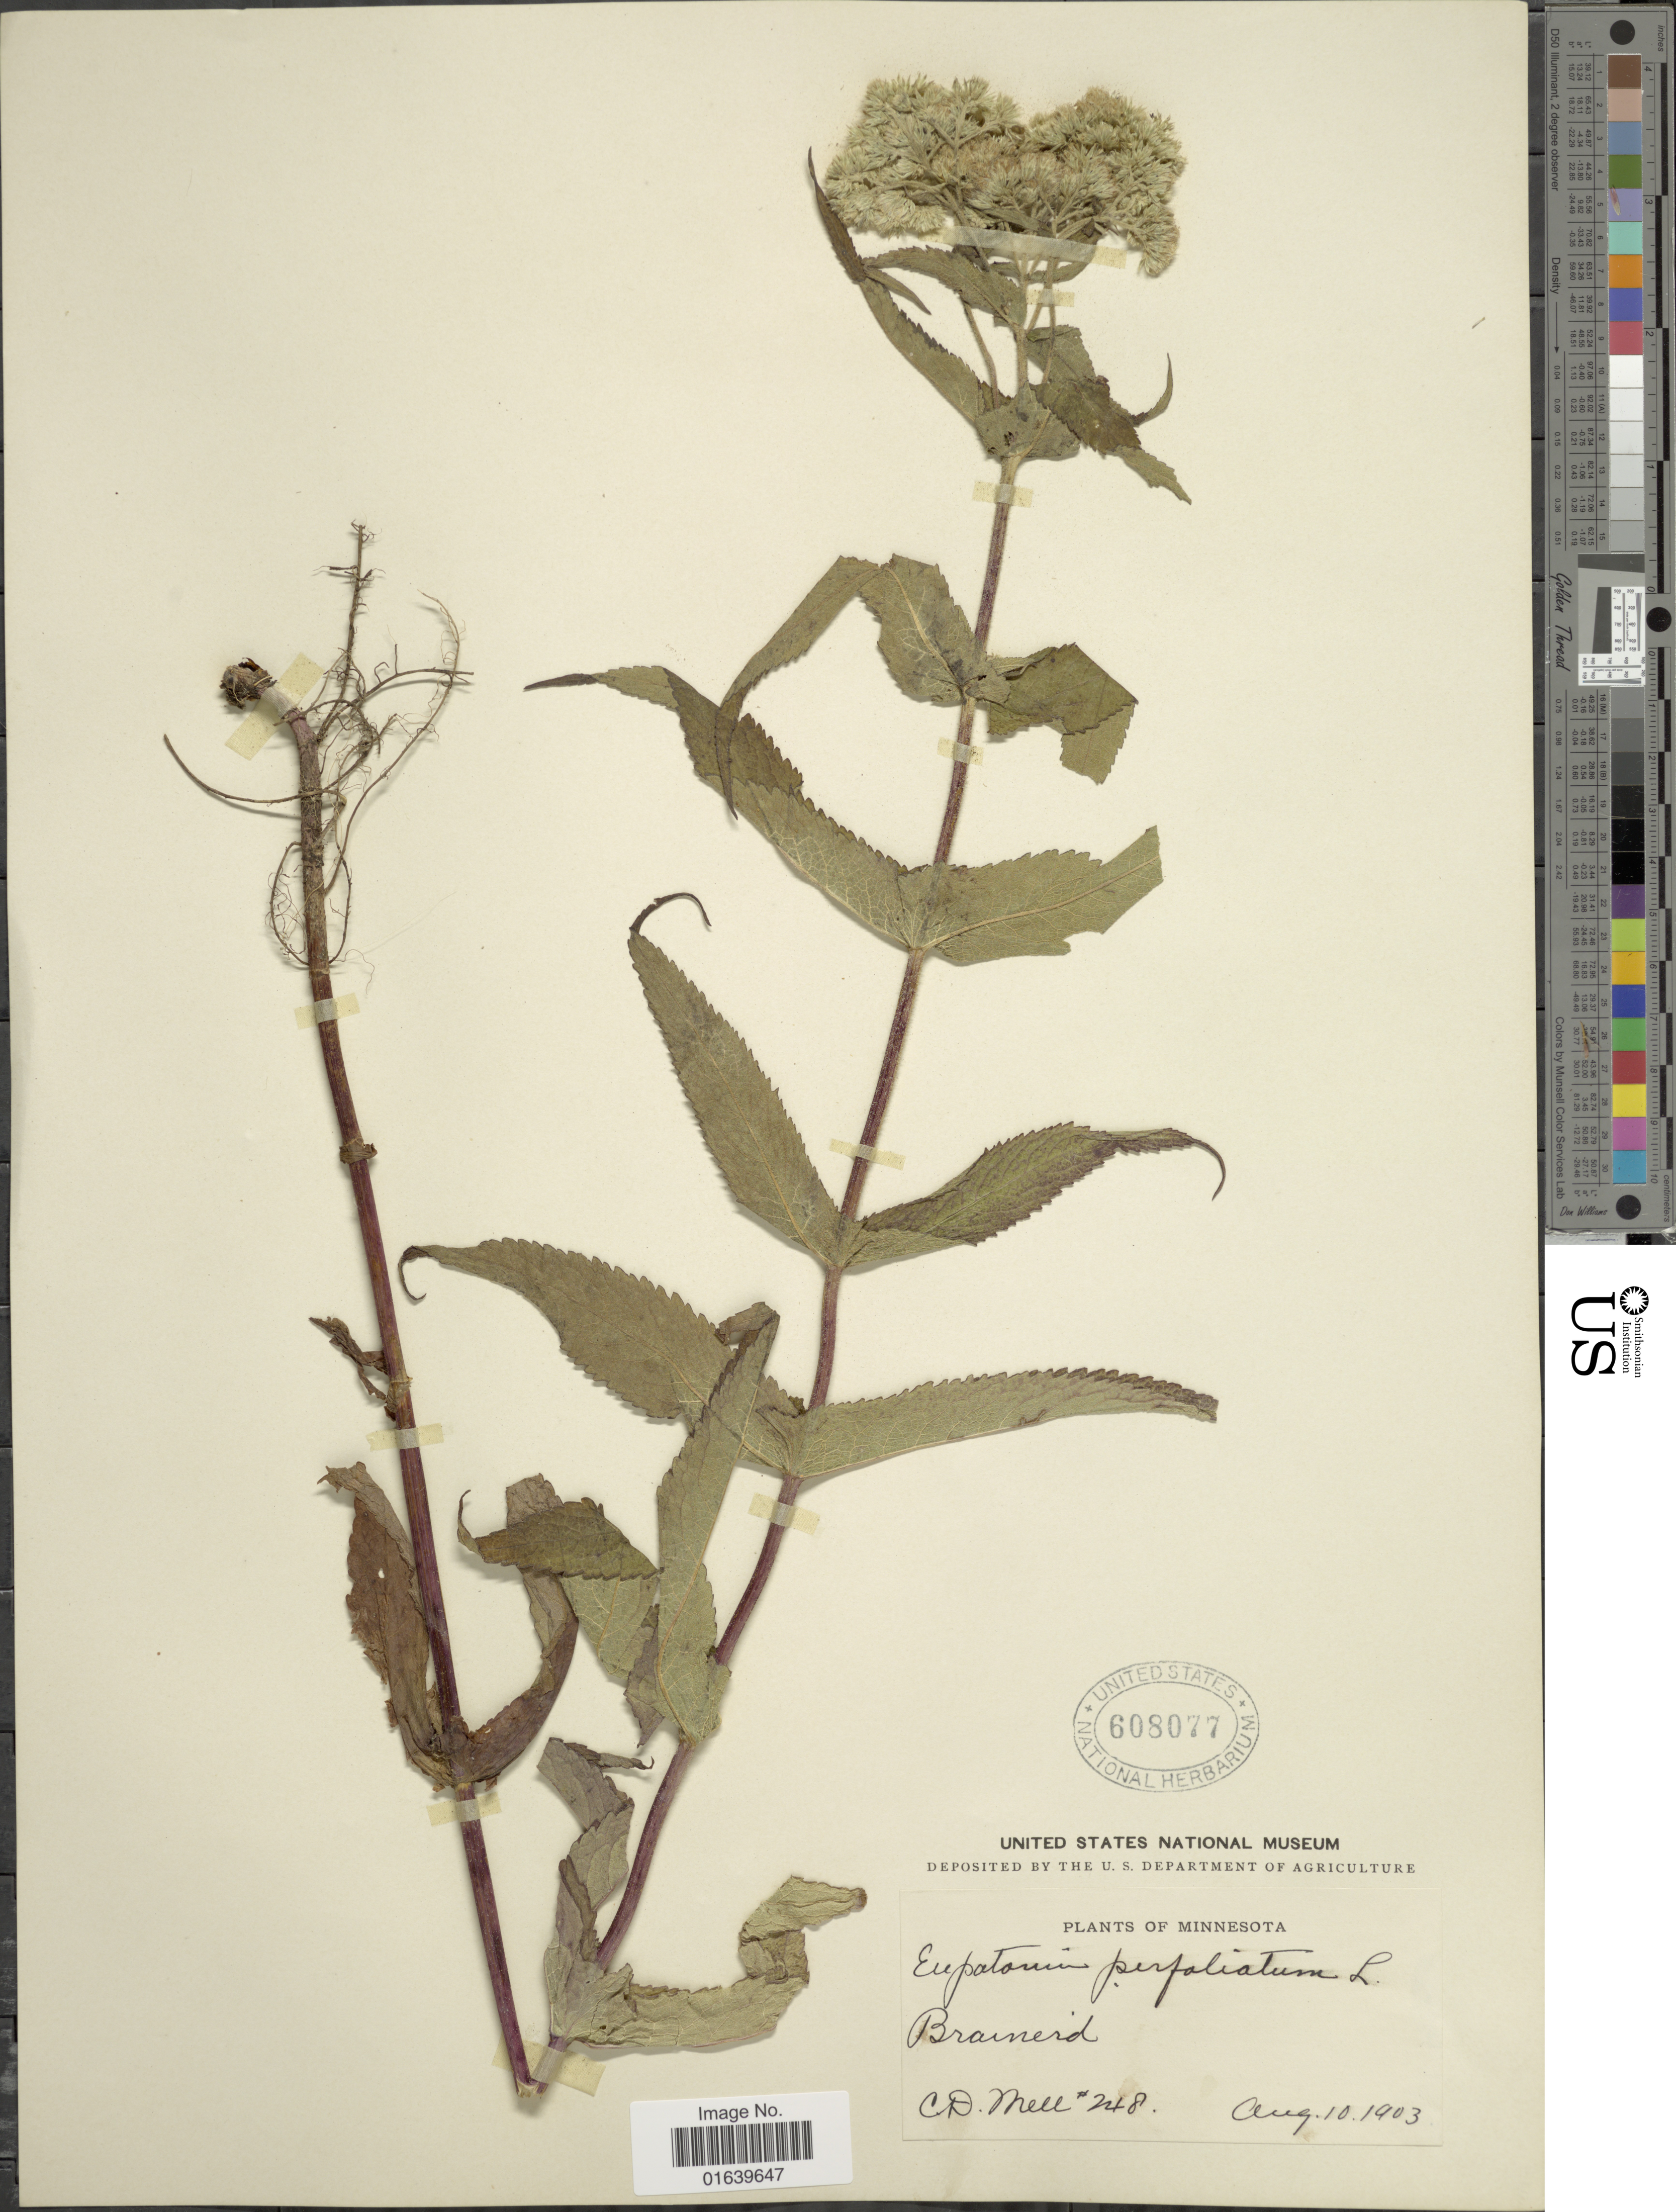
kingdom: Plantae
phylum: Tracheophyta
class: Magnoliopsida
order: Asterales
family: Asteraceae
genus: Eupatorium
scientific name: Eupatorium perfoliatum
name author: L.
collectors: C. D. Mell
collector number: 248*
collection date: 1903-08-10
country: United States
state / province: Minnesota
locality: Brainerd.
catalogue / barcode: US 608077